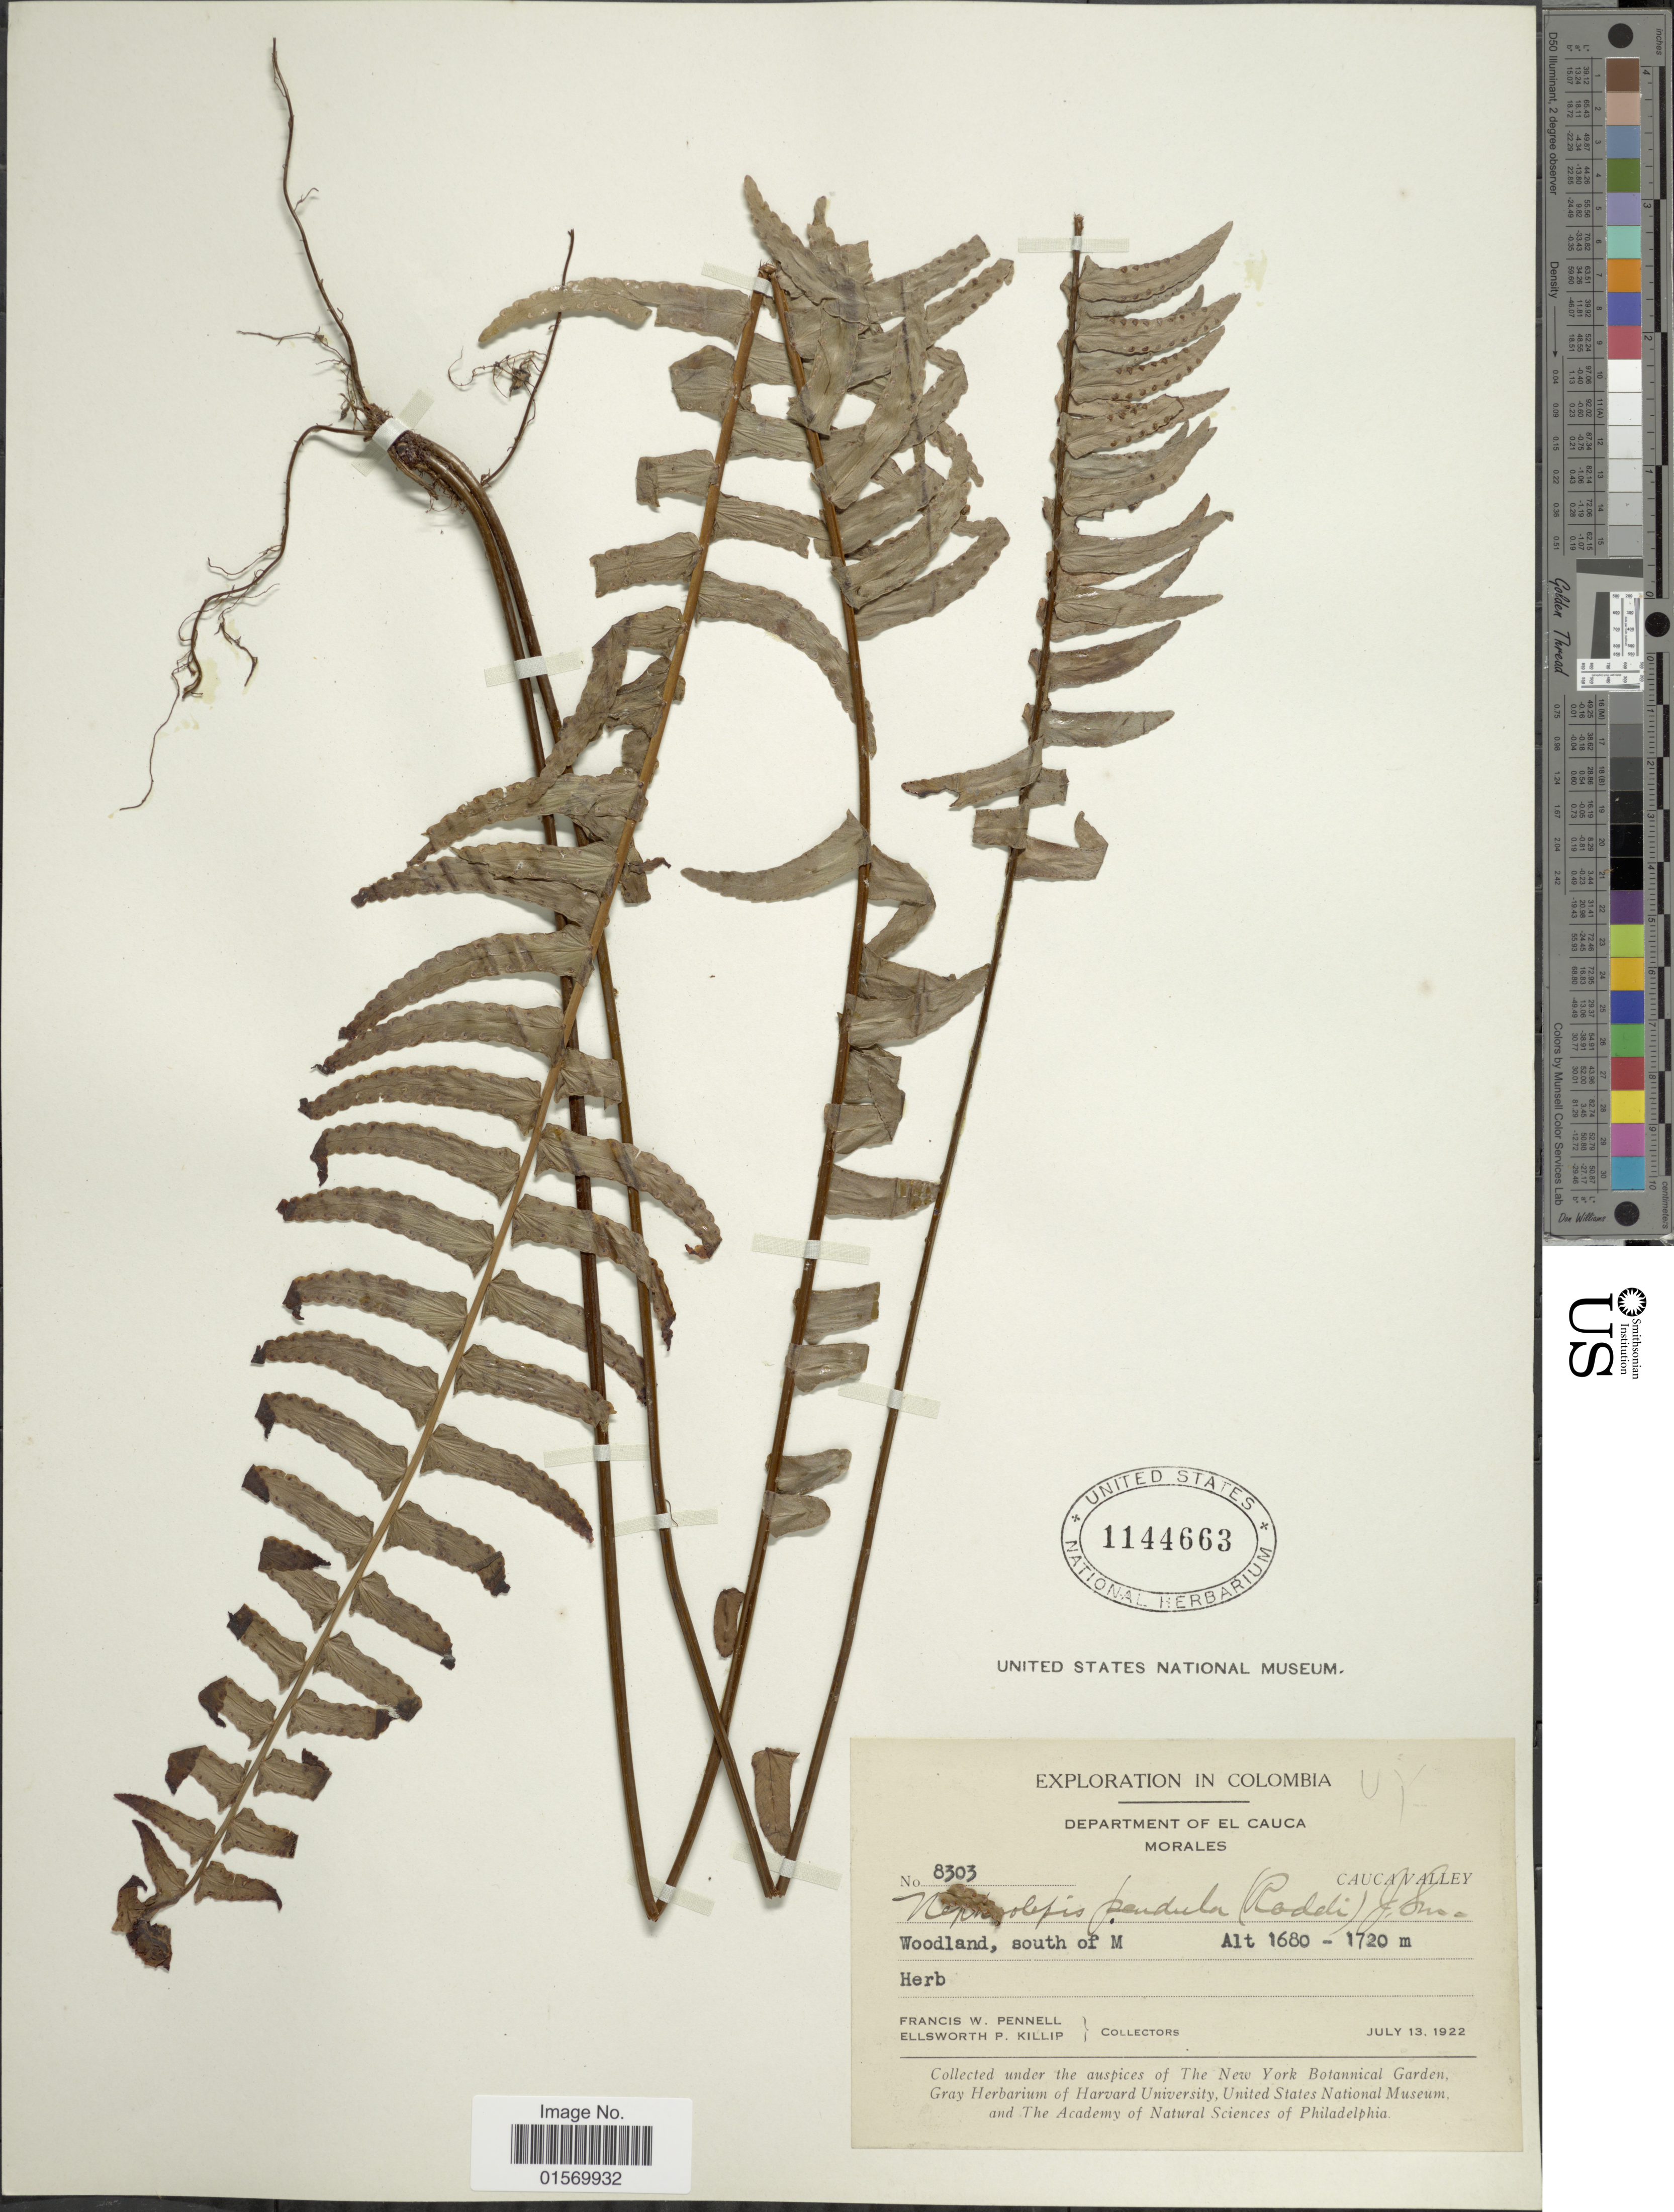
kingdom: Plantae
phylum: Tracheophyta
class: Polypodiopsida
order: Polypodiales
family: Nephrolepidaceae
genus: Nephrolepis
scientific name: Nephrolepis pendula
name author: (Raddi) J. Sm.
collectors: F. W. Pennell & E. P. Killip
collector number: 8303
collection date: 1922-07-13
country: Colombia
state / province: Cauca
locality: Morales, woodland, south of M, Cauca Valley.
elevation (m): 1680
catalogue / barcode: US 1144663